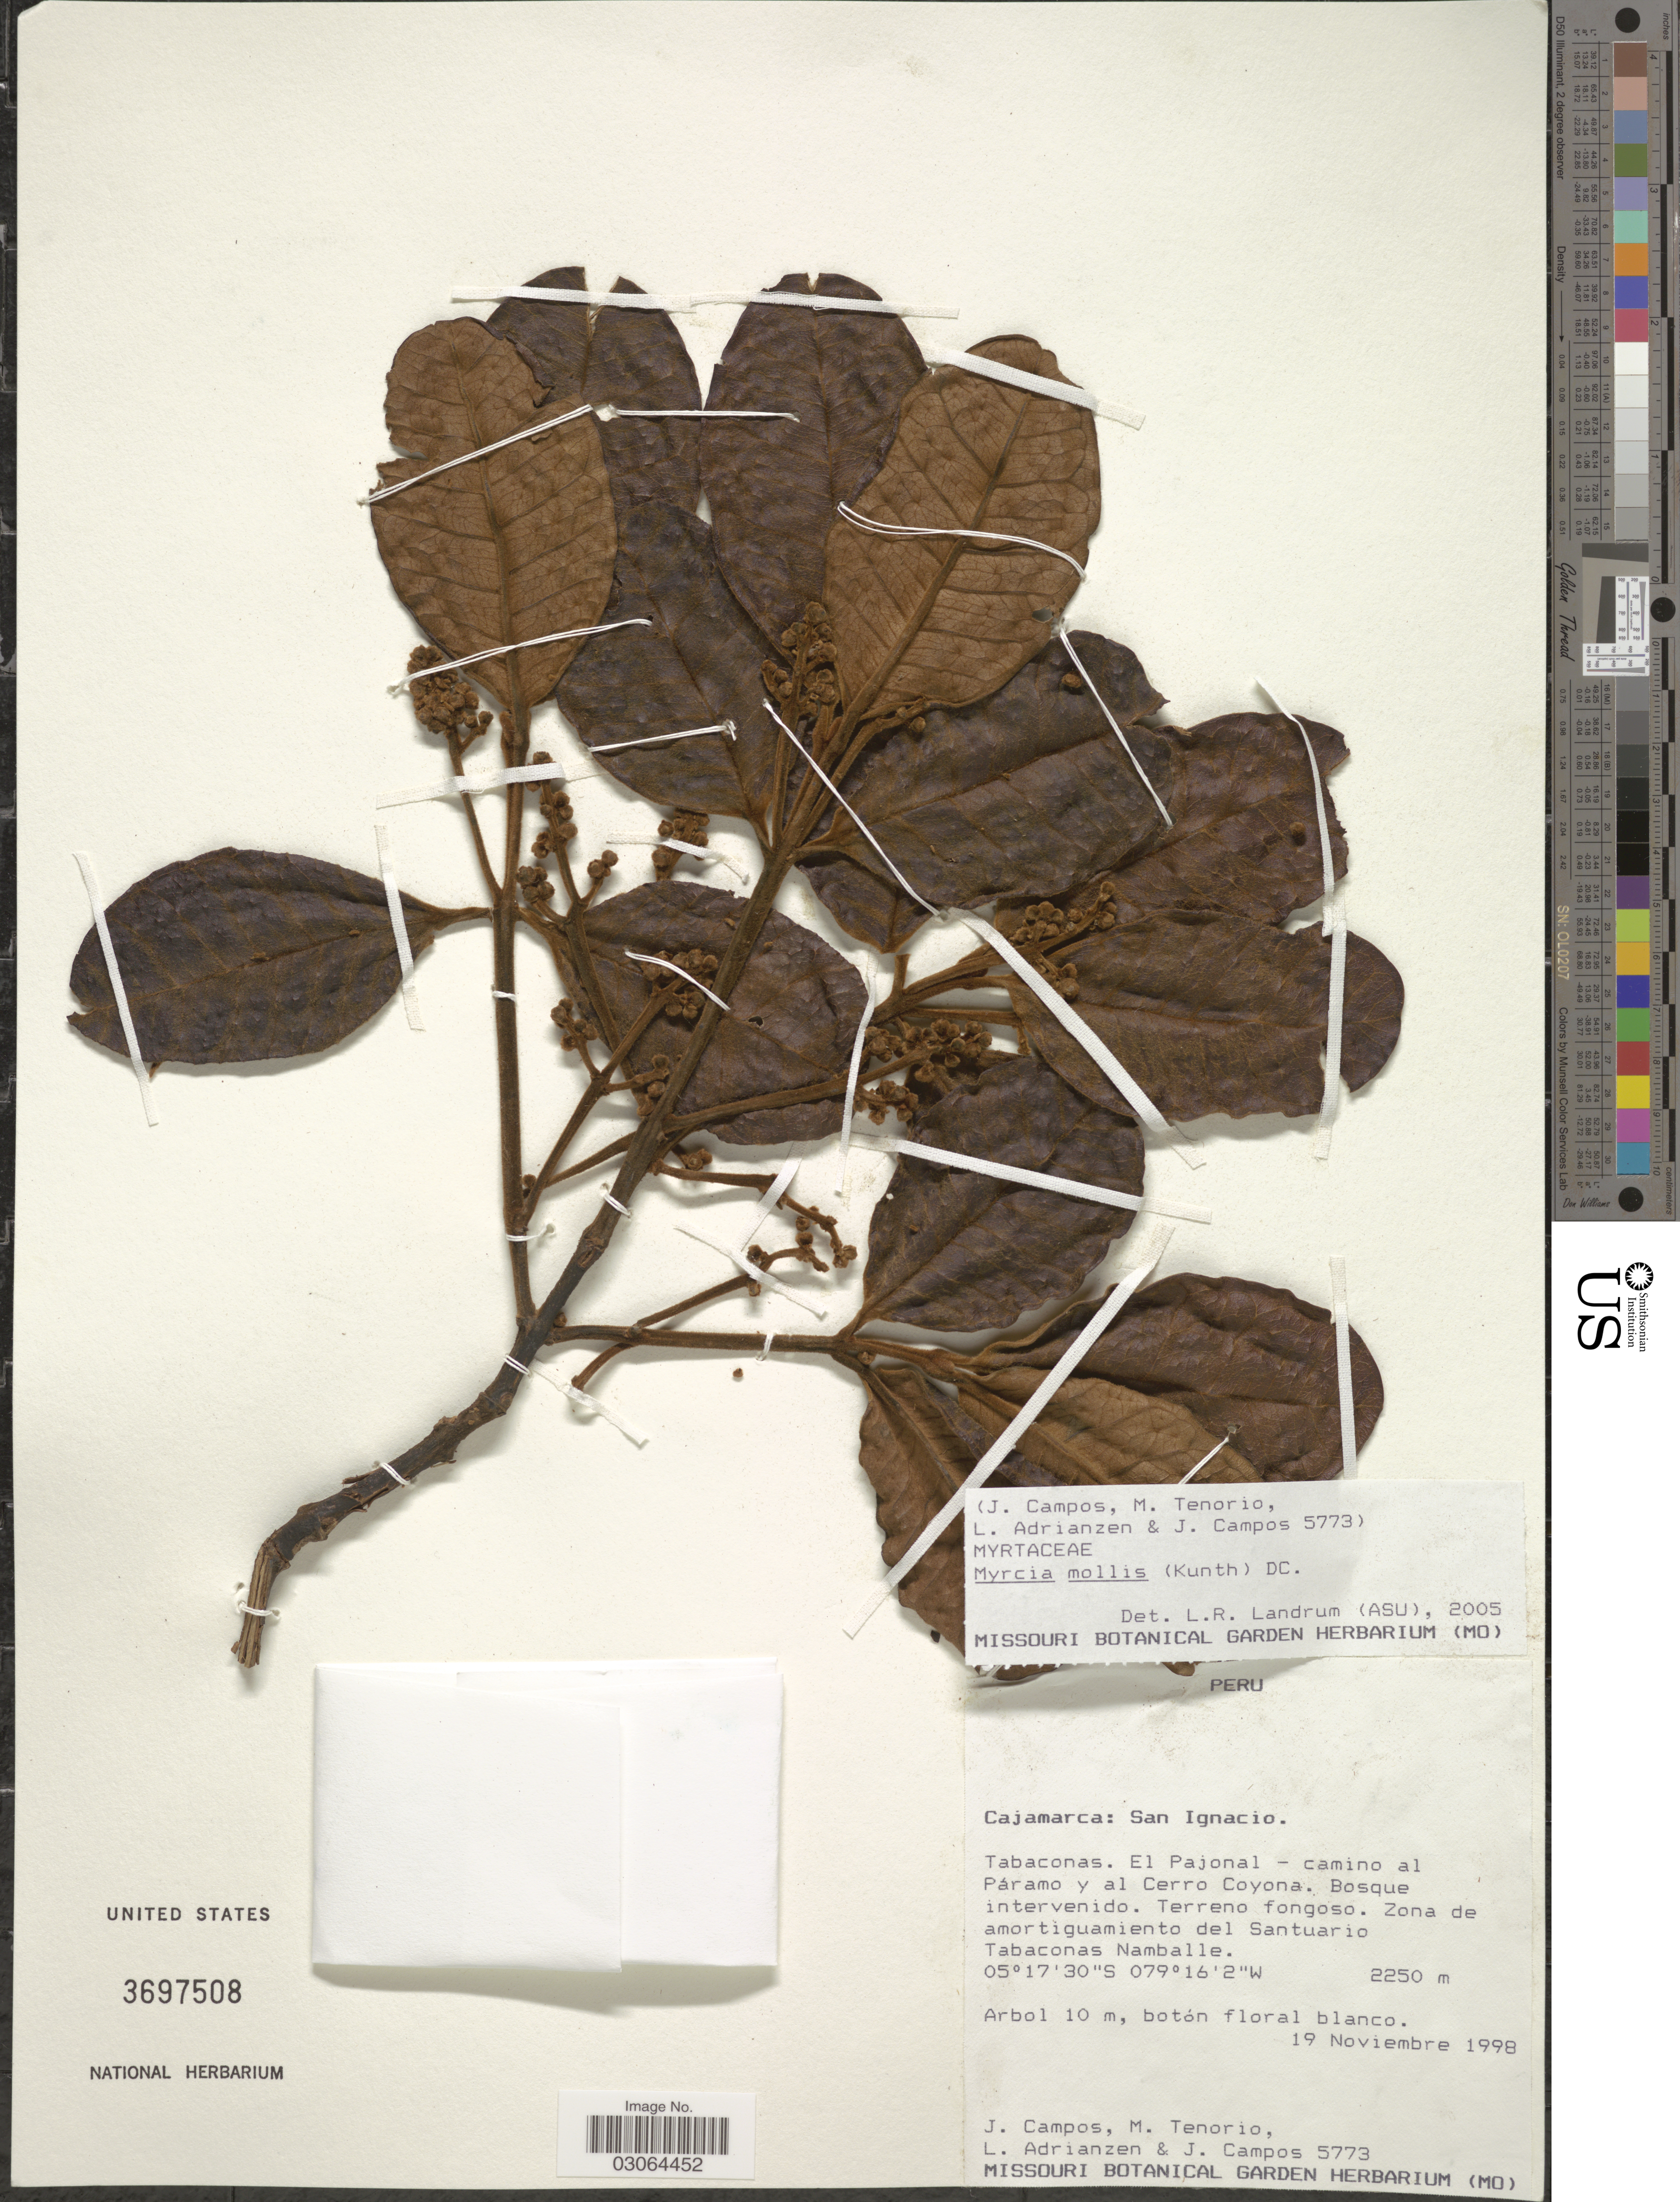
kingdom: Plantae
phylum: Tracheophyta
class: Magnoliopsida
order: Myrtales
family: Myrtaceae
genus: Myrcia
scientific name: Myrcia mollis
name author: (Kunth) DC.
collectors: J. Campos, M. Tenorio, L. Adrianzen & J. Campos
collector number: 5773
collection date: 1998-11-19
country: Peru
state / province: Cajamarca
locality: San Ignacio. Tabaconas. El Pajonal-camino al Páramo y al Cerro Coyona. Zona de amortiguamiento del Santuario Tabaconas Namballe.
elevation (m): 2250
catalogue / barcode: US 3697508